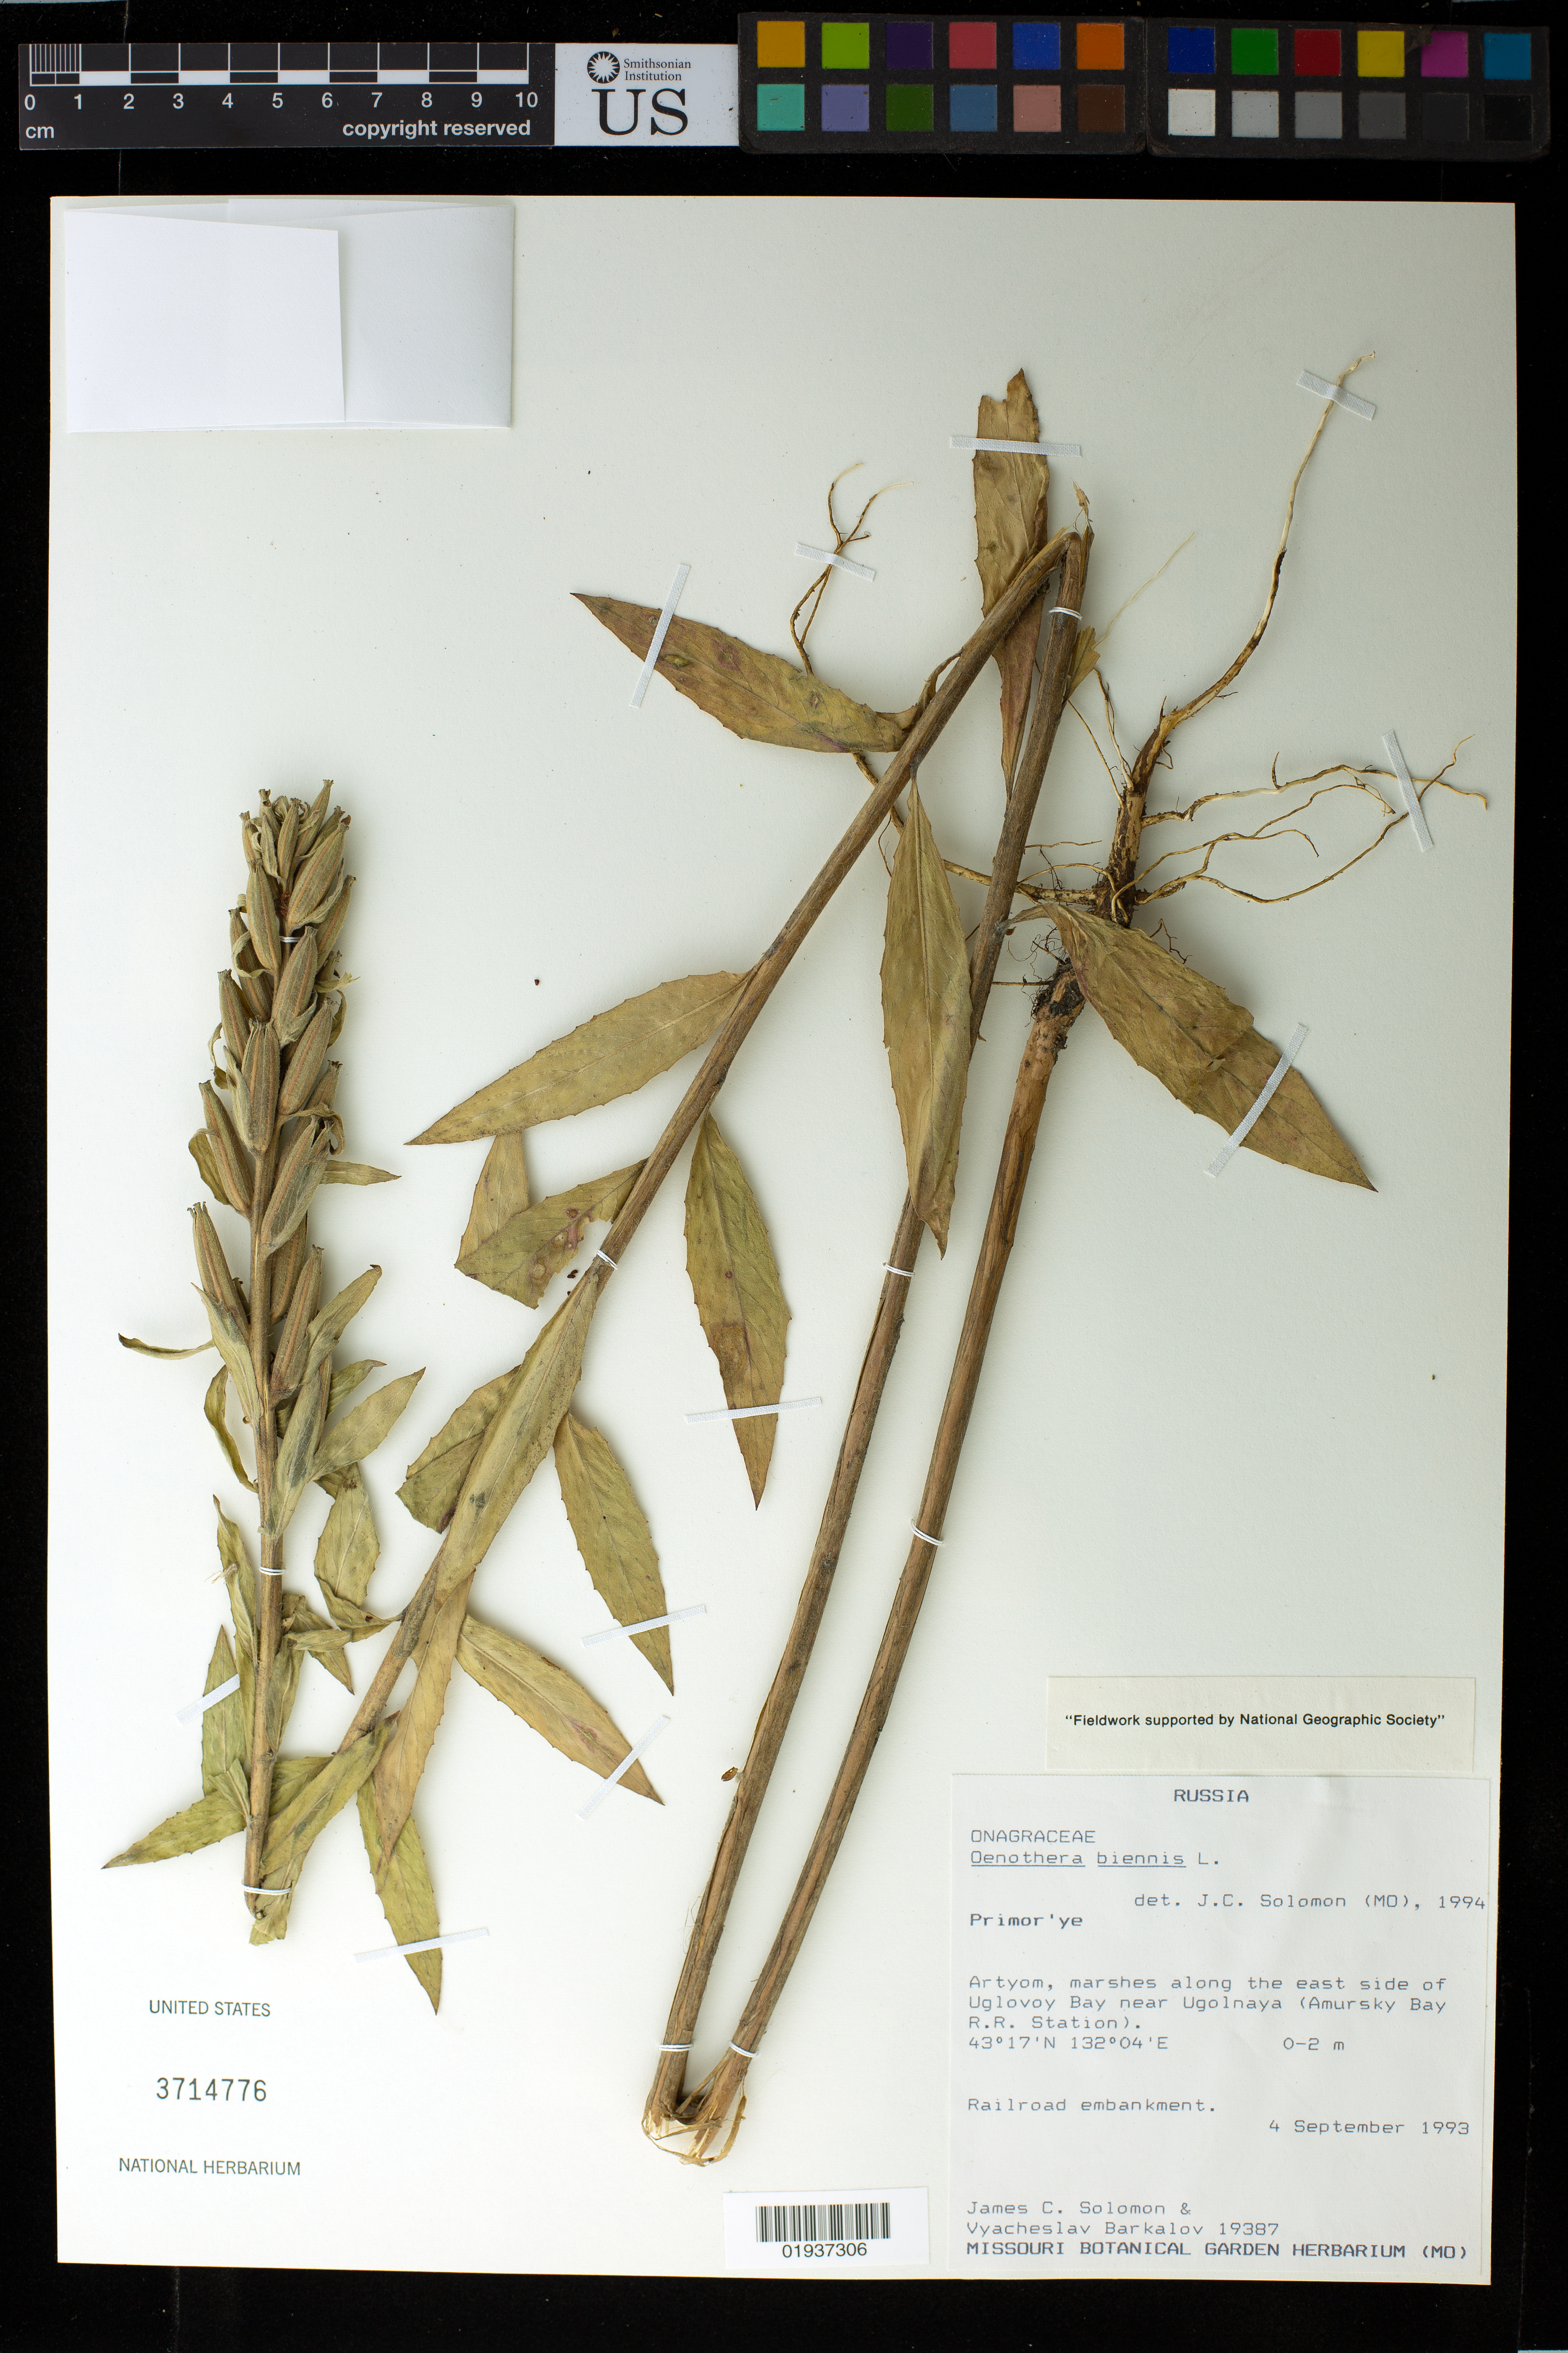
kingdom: Plantae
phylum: Tracheophyta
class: Magnoliopsida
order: Myrtales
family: Onagraceae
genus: Oenothera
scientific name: Oenothera biennis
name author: L.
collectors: J. C. Solomon & V. Barkalov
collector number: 19387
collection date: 1993-09-04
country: Russian Federation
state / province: Primorsky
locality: Artyom, marshes along the east side of Uglovoy Bay near Ugolnaya (Amursky Bay RR Station).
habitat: Railroad embankment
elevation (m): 0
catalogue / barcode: US 3714776